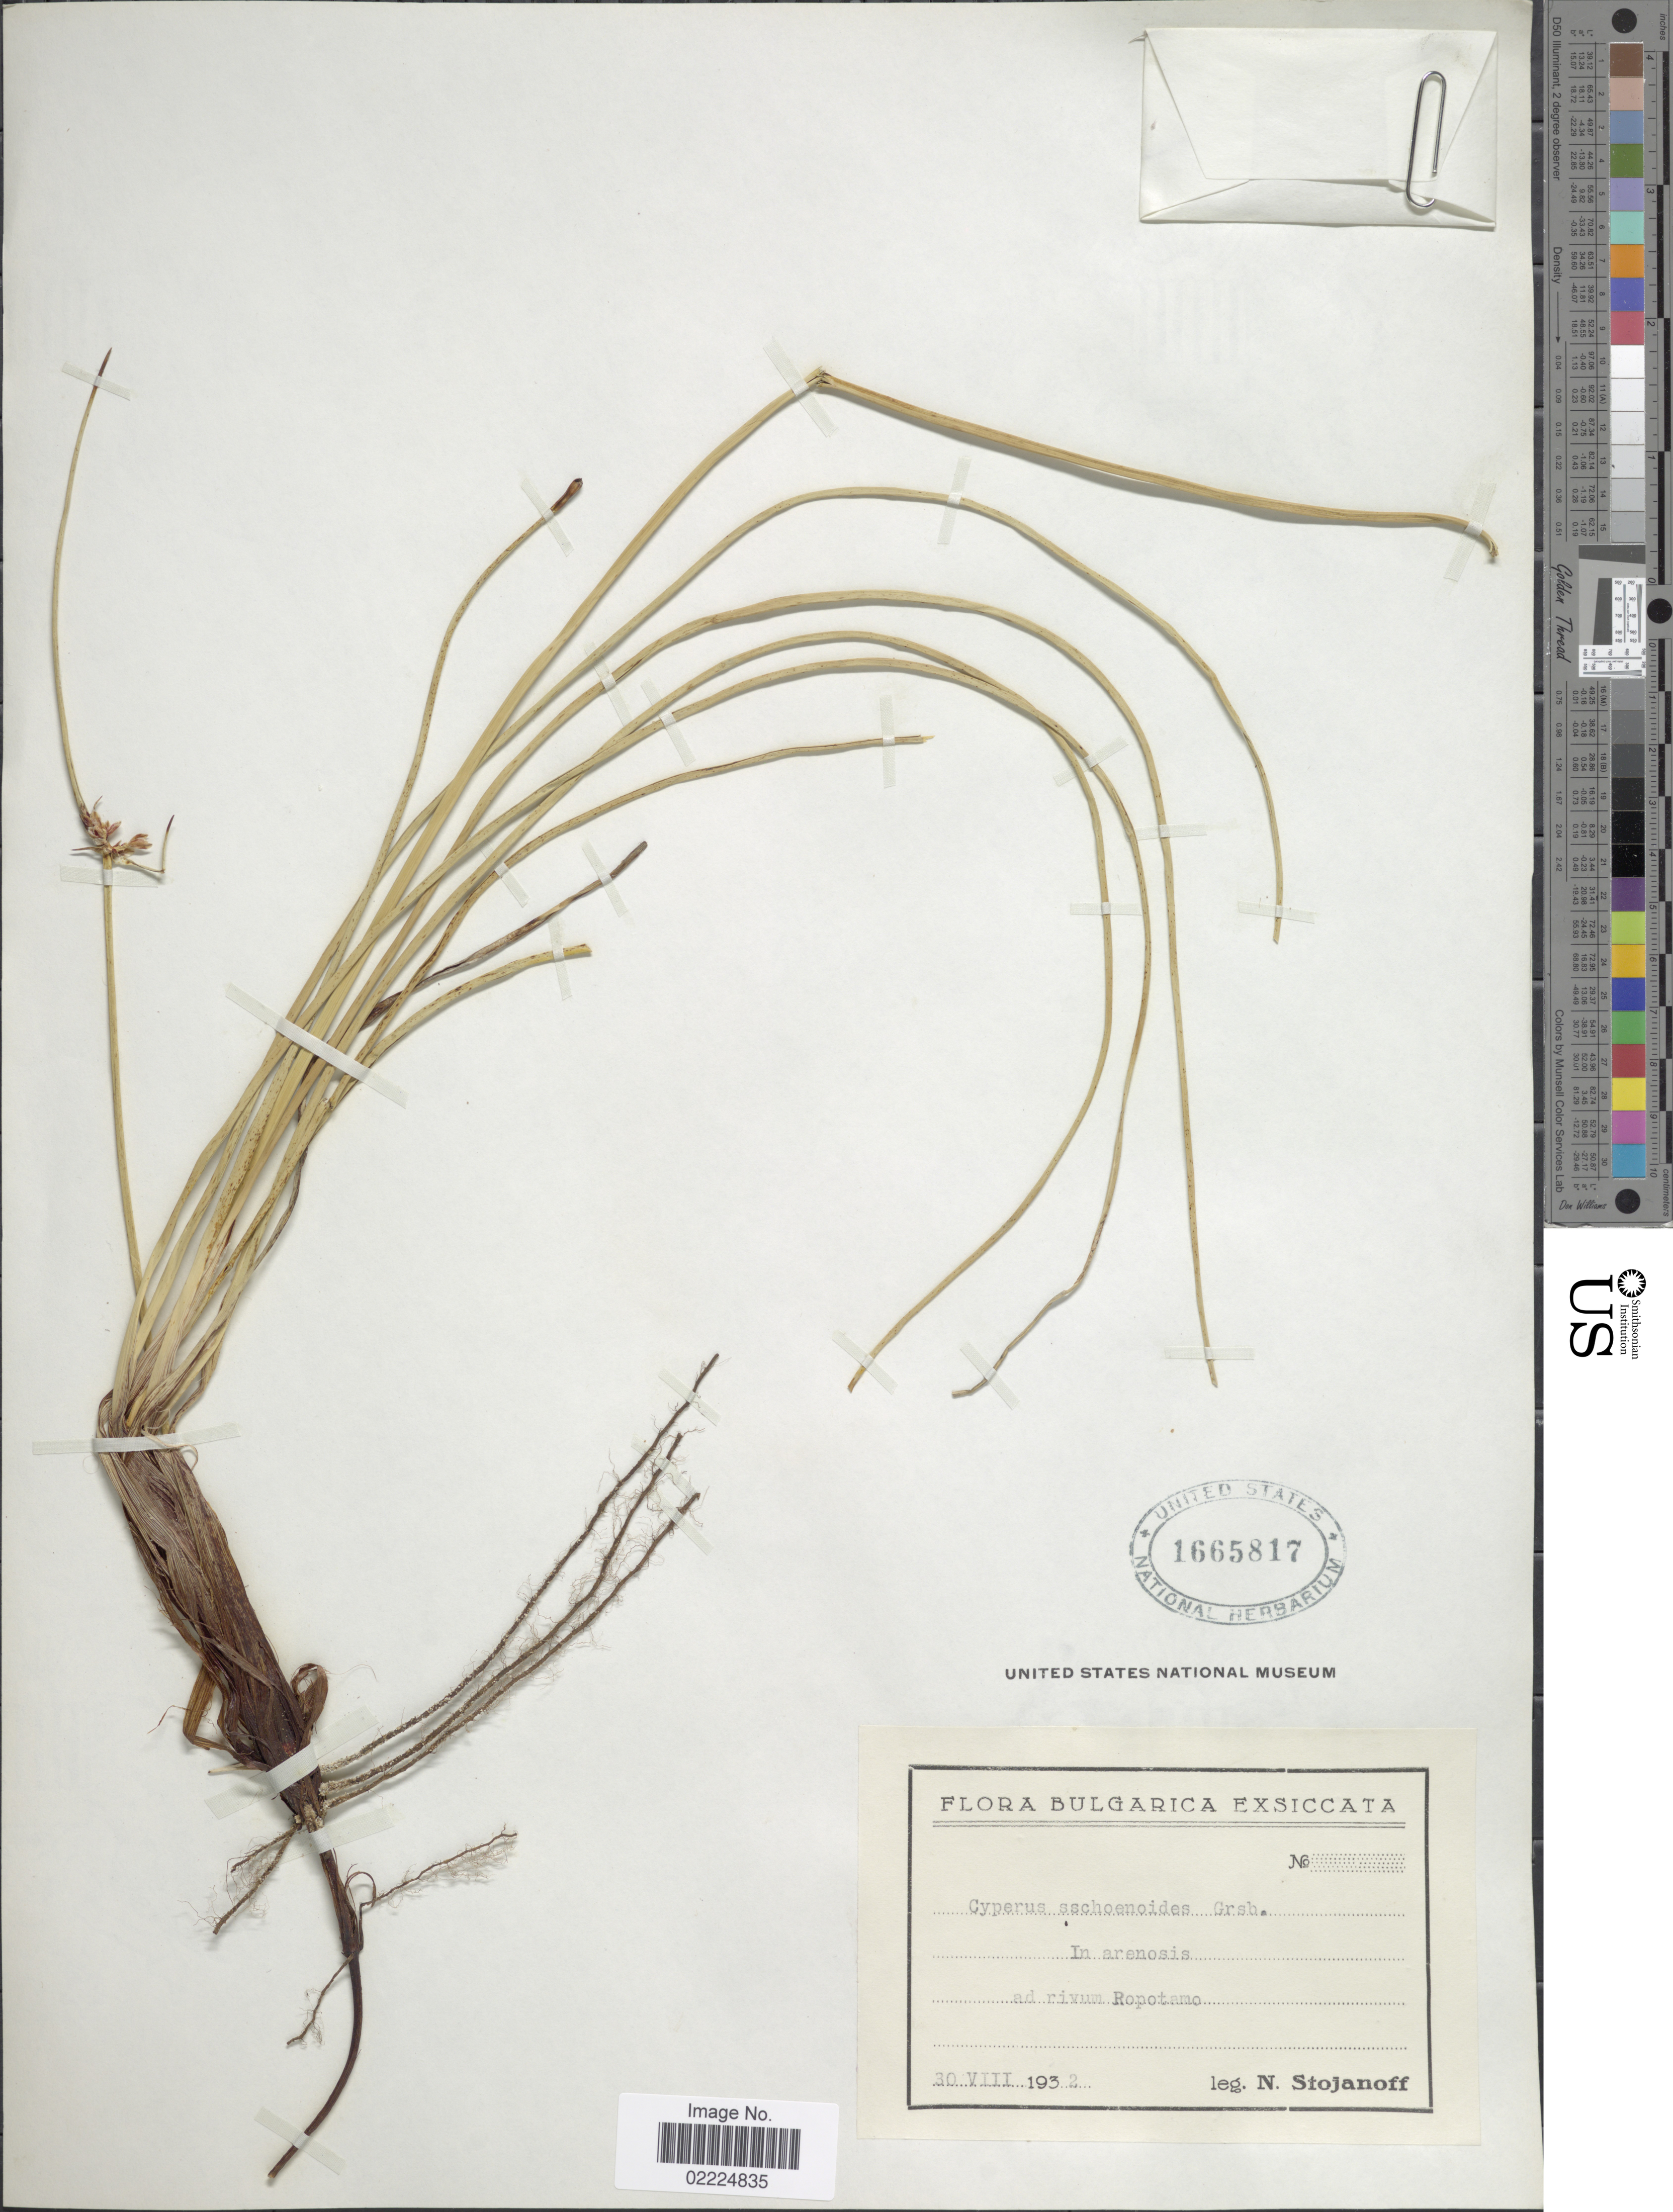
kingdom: Plantae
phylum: Tracheophyta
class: Liliopsida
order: Poales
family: Cyperaceae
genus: Cyperus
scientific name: Cyperus capitatus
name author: Vand.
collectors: N. Stojanoff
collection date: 1932-08-30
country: Bulgaria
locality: In arenosis ad rivum Ropotamo.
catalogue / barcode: US 1665817